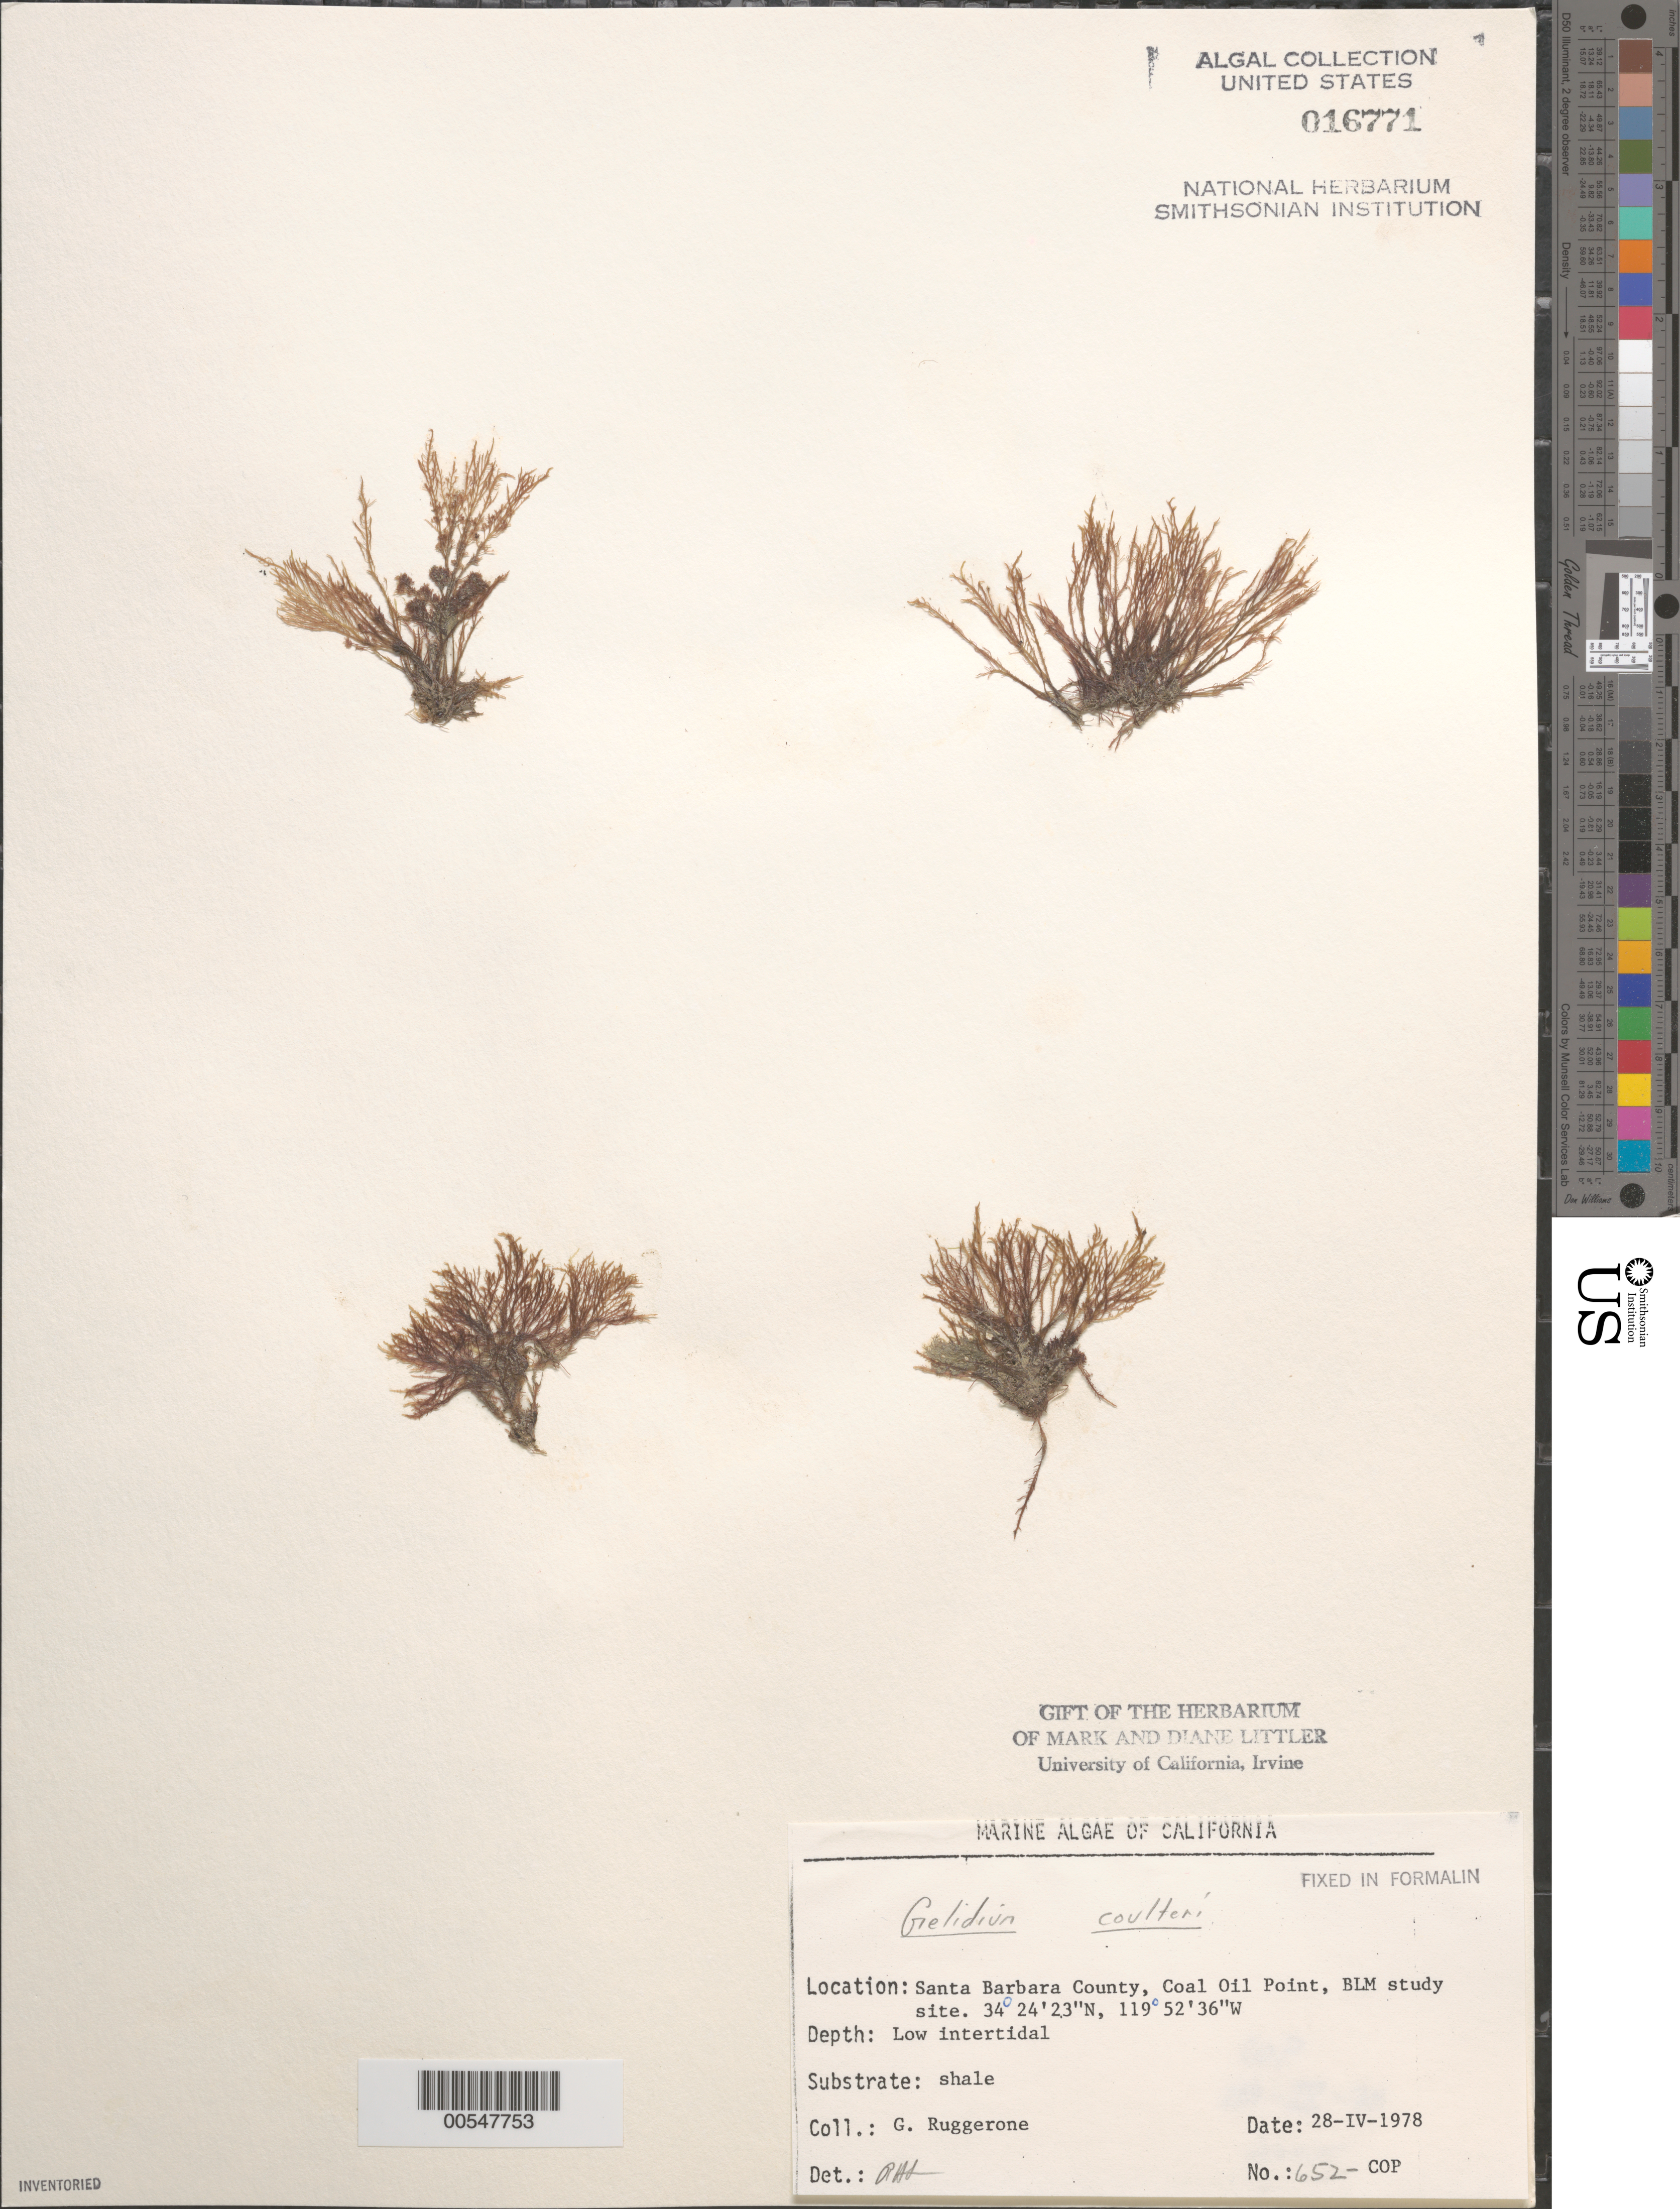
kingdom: Plantae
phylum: Rhodophyta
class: Florideophyceae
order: Gelidiales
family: Gelidiaceae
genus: Gelidium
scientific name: Gelidium coulteri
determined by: Sims, Robert H.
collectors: G. Ruggerone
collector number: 652-cop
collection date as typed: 28 Apr 1978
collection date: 1978-04-28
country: United States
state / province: California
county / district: Santa Barbara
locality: Coal Oil Point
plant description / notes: BLM-SOCALBIGHT Rocky Intertidal Survey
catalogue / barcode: US 16771